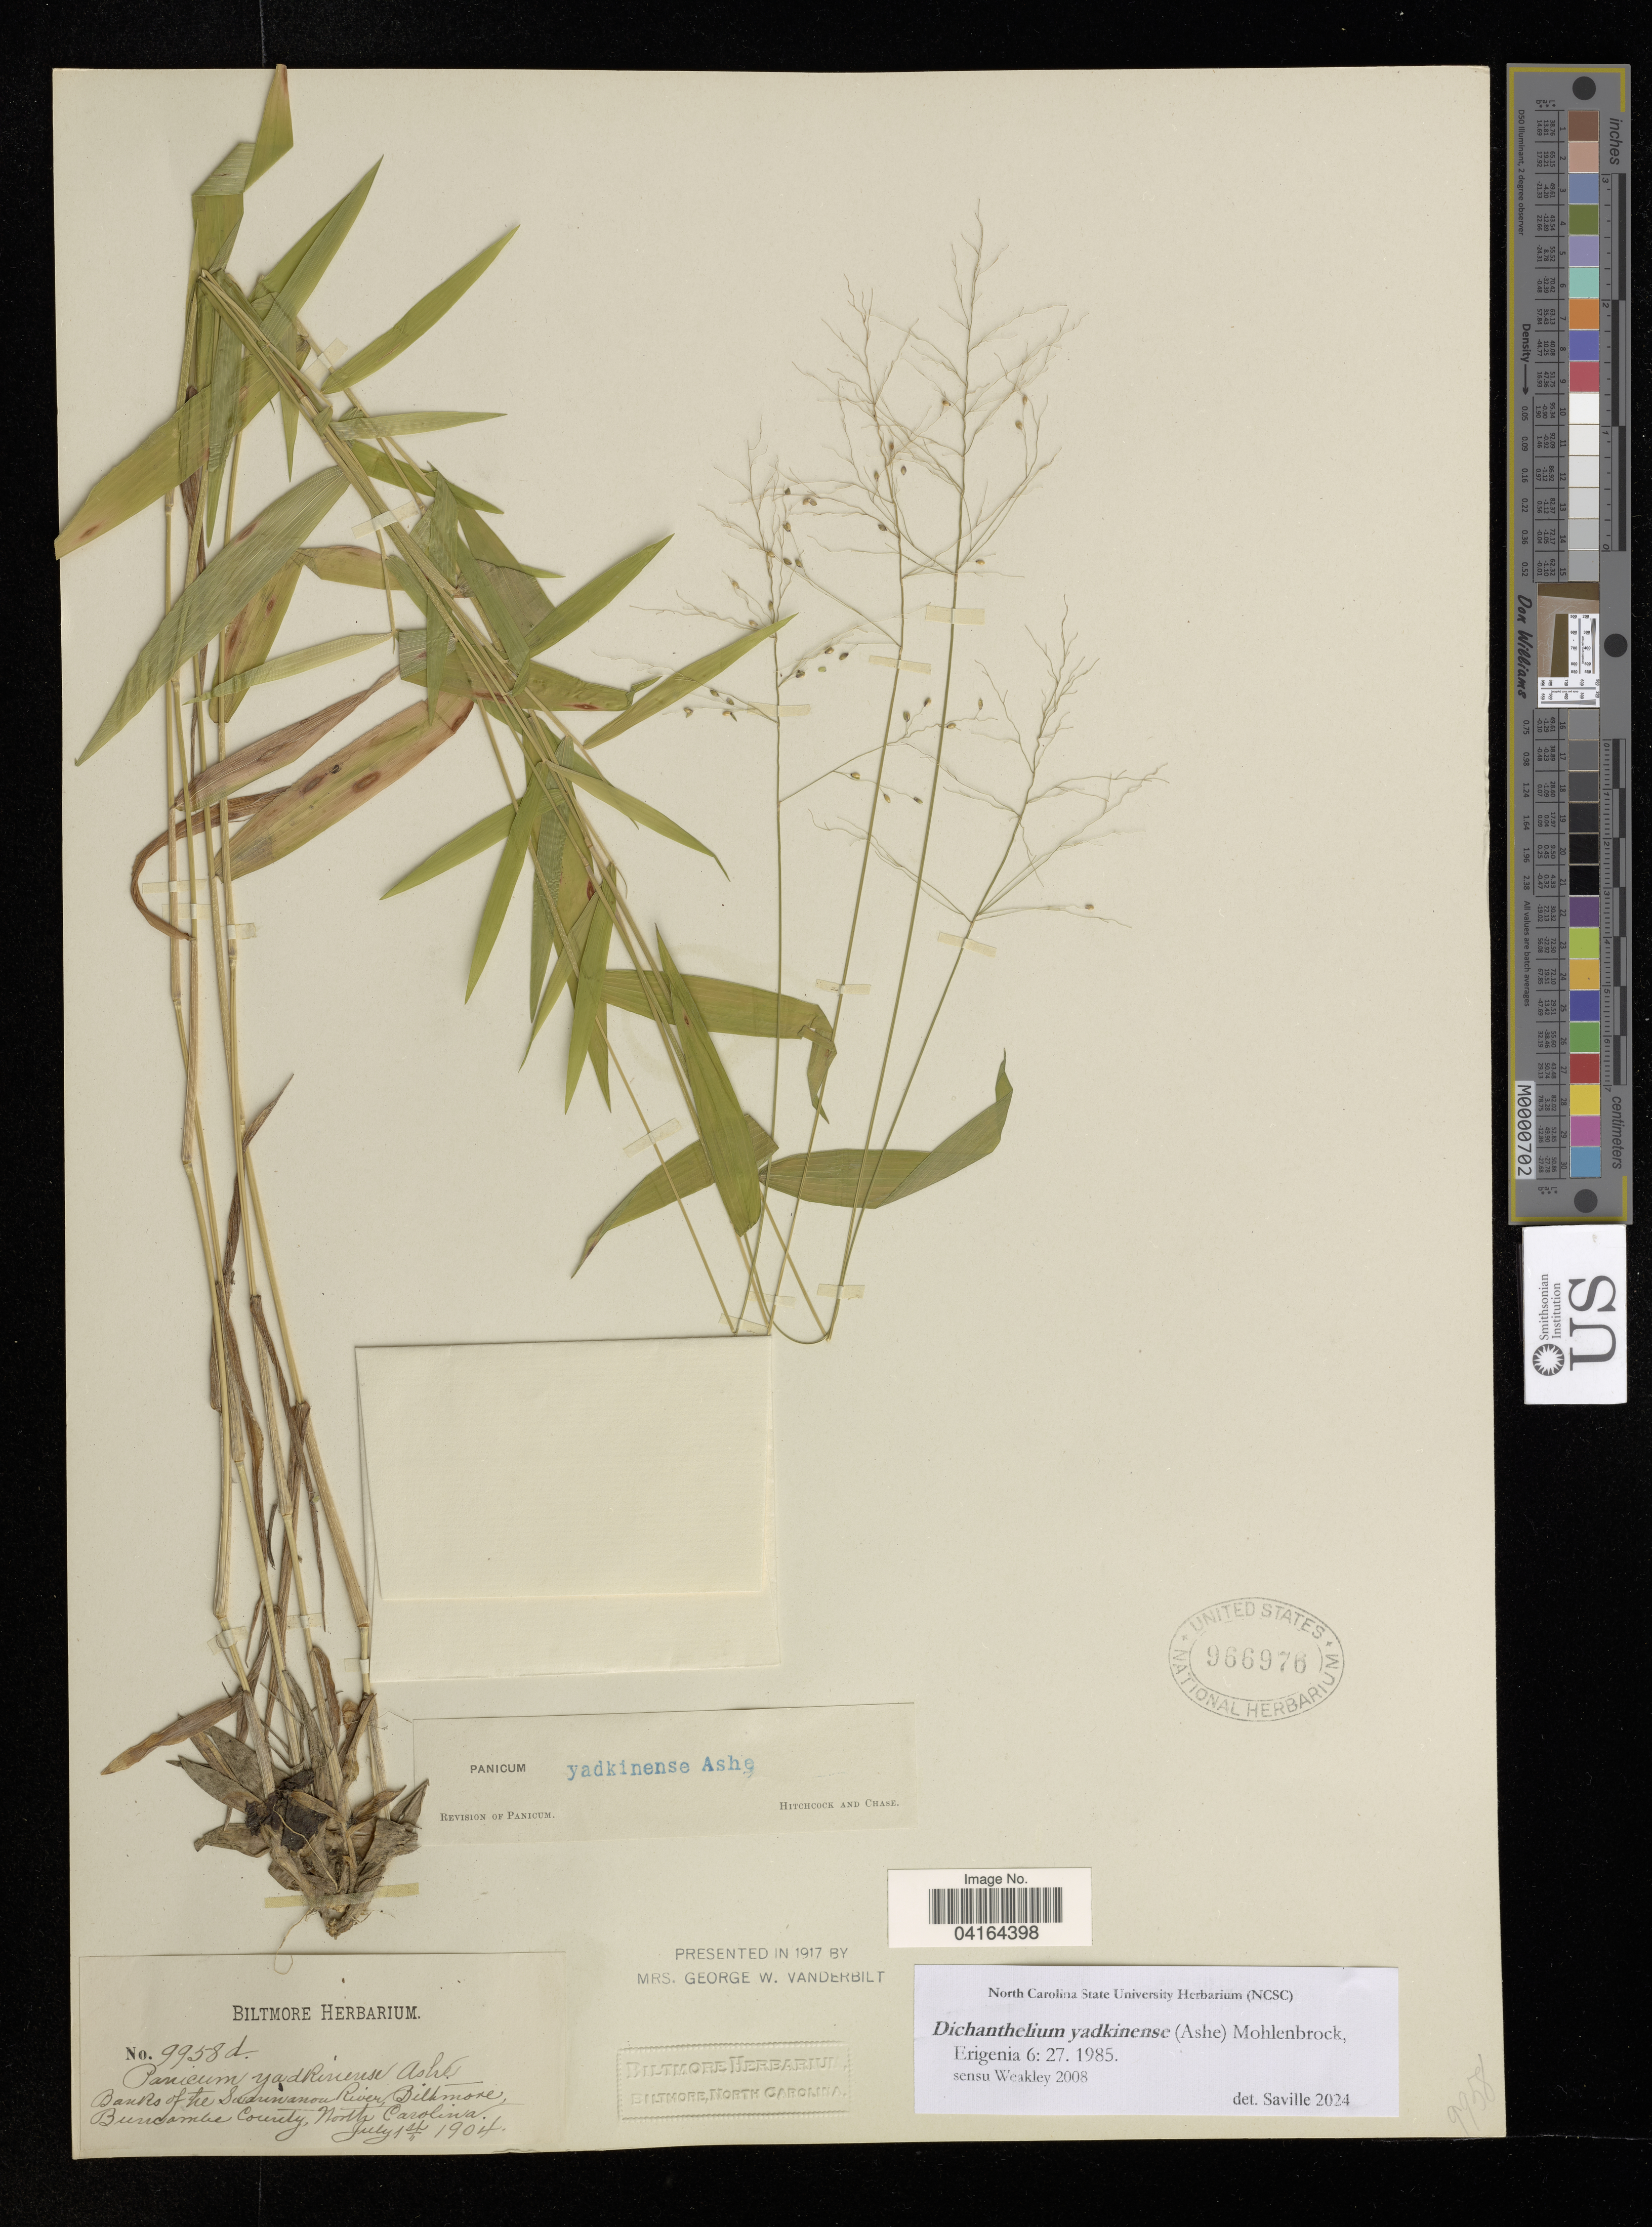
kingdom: Plantae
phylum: Tracheophyta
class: Liliopsida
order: Poales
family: Poaceae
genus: Dichanthelium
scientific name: Dichanthelium yadkinense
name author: (Ashe) Mohlenbr.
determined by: Saville, A. C., (NCSC), North Carolina State University (UNITED STATES)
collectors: ex herb. Biltmore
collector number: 9958d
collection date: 1904-07-14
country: United States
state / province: North Carolina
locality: Banks of the Swannanoa River, Biltmore, Buncombe County.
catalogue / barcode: US 966976